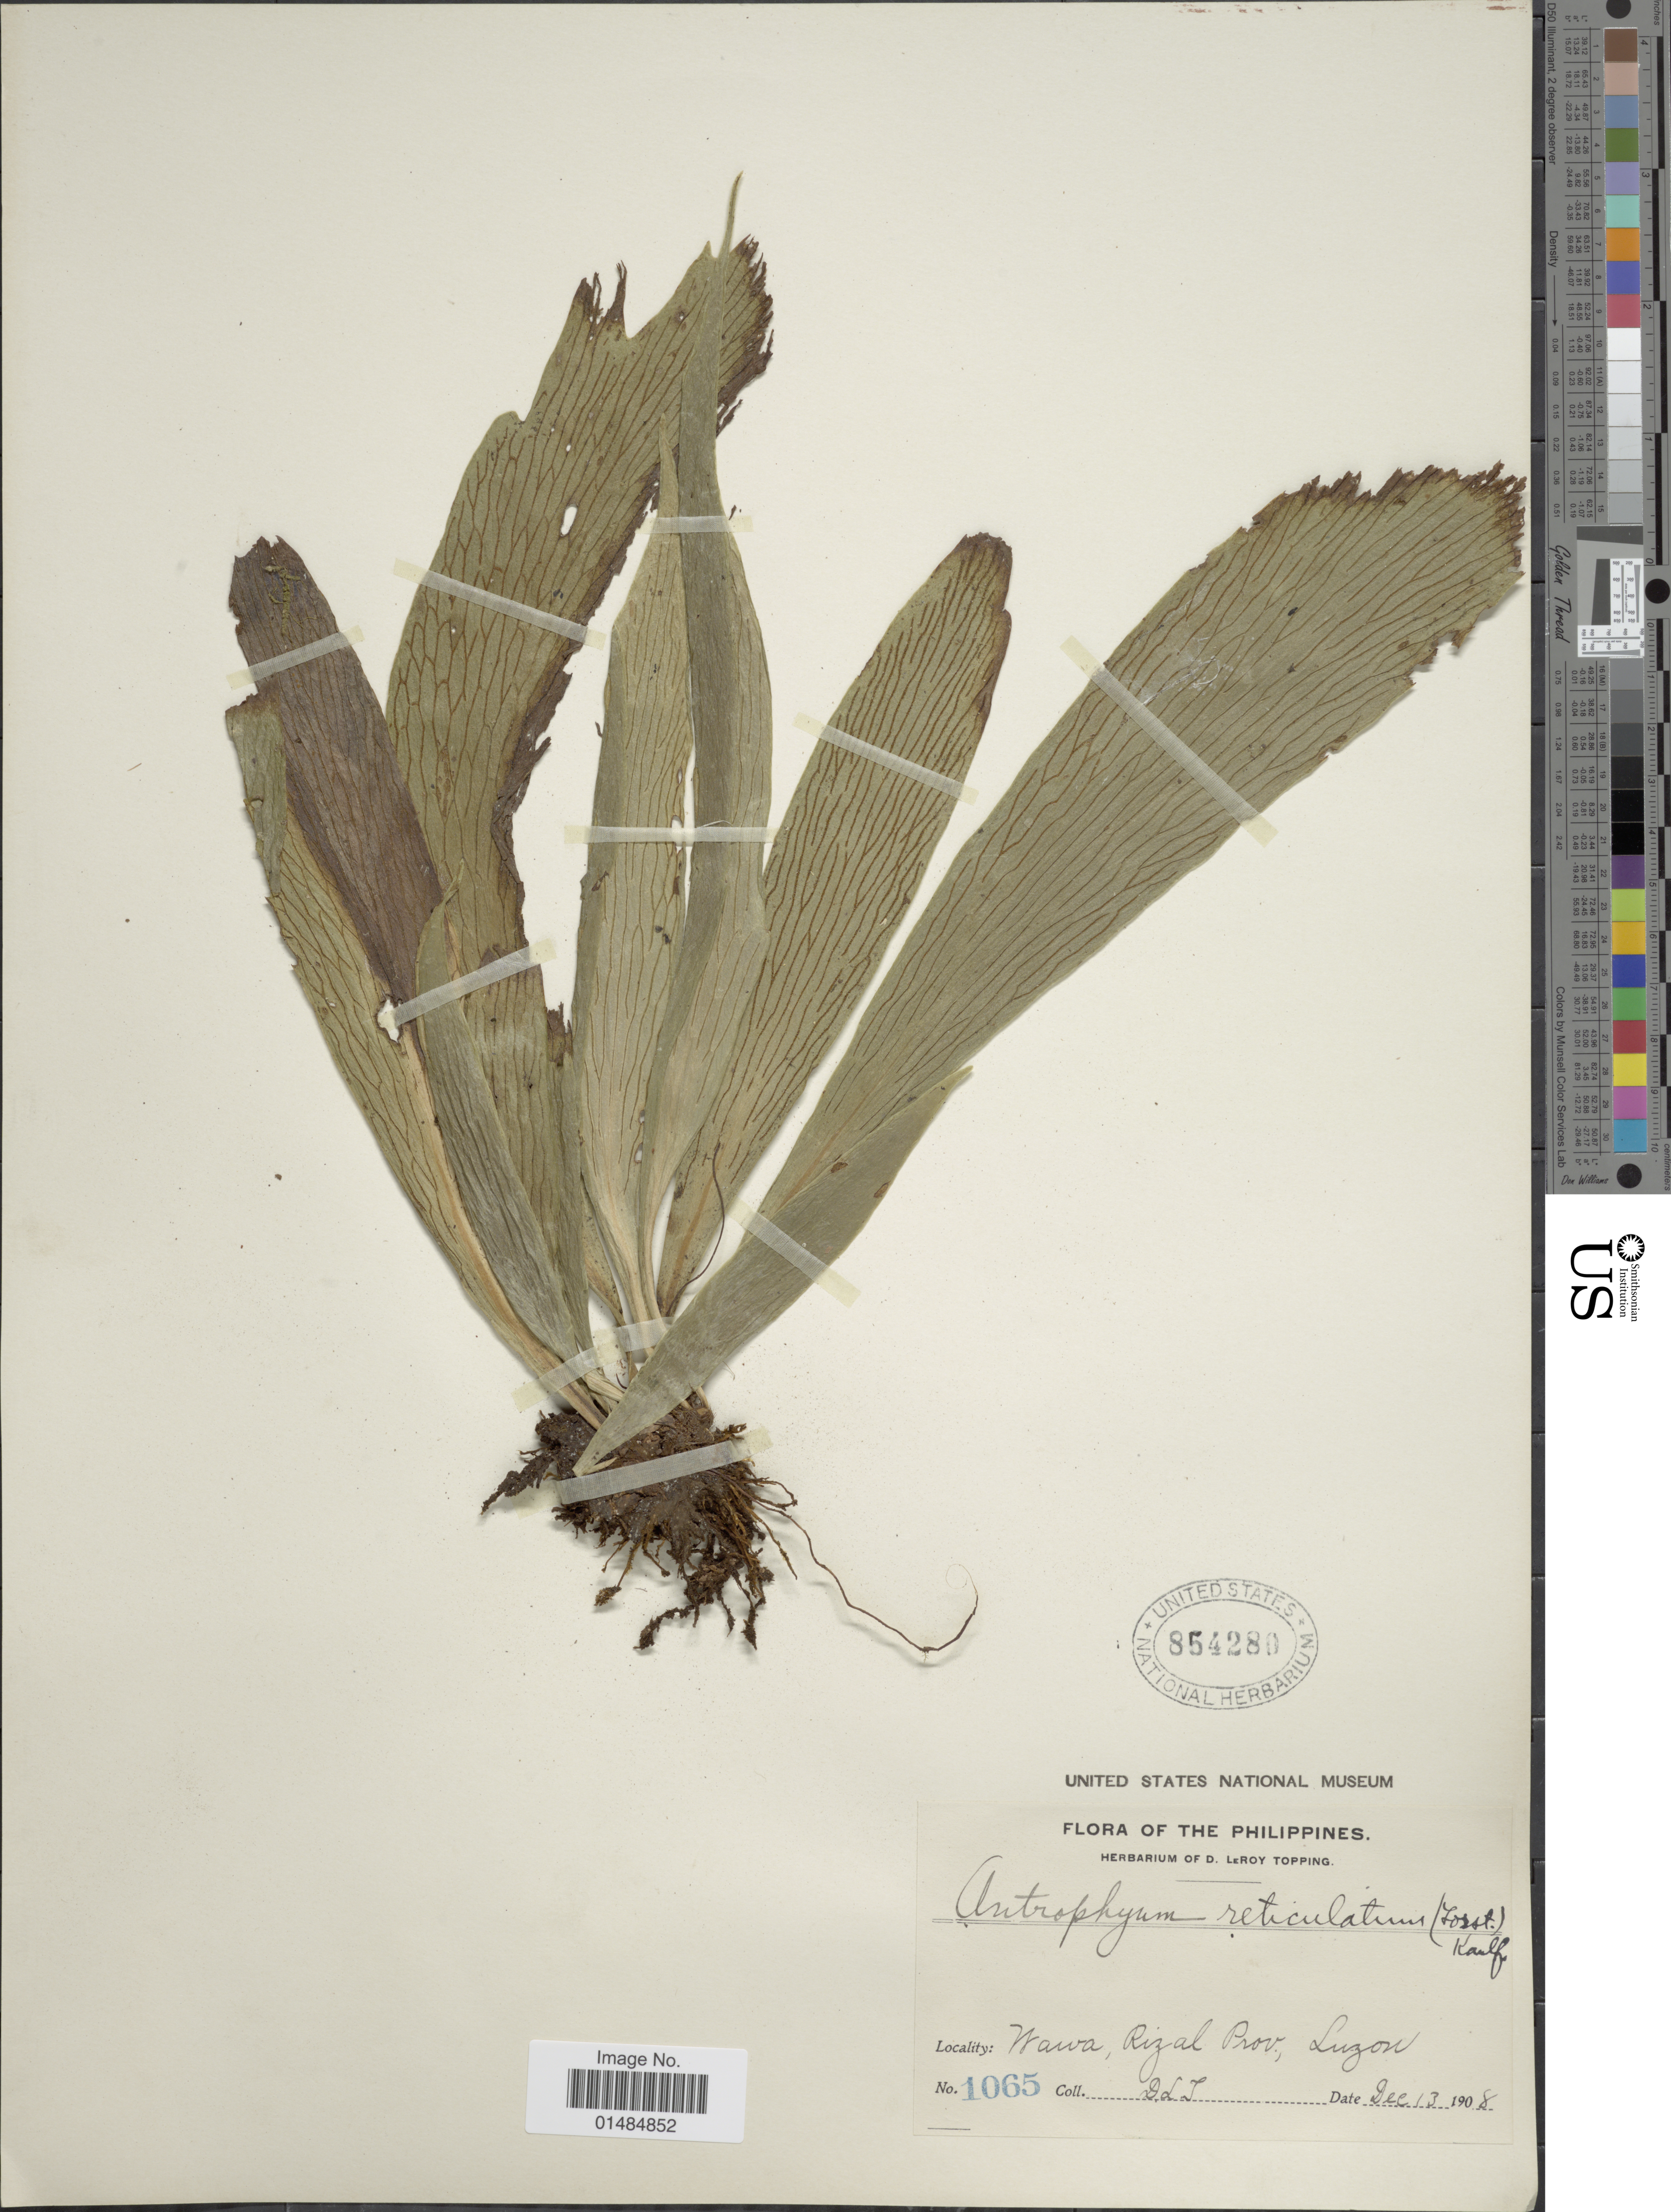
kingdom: Plantae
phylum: Tracheophyta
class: Polypodiopsida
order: Polypodiales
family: Pteridaceae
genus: Antrophyum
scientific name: Antrophyum reticulatum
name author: (G. Forst.) Kaulf.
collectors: D. L. Topping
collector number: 1065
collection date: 1908-12-13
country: Philippines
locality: Nawa, Rizal Prov., Luzon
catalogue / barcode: US 854280